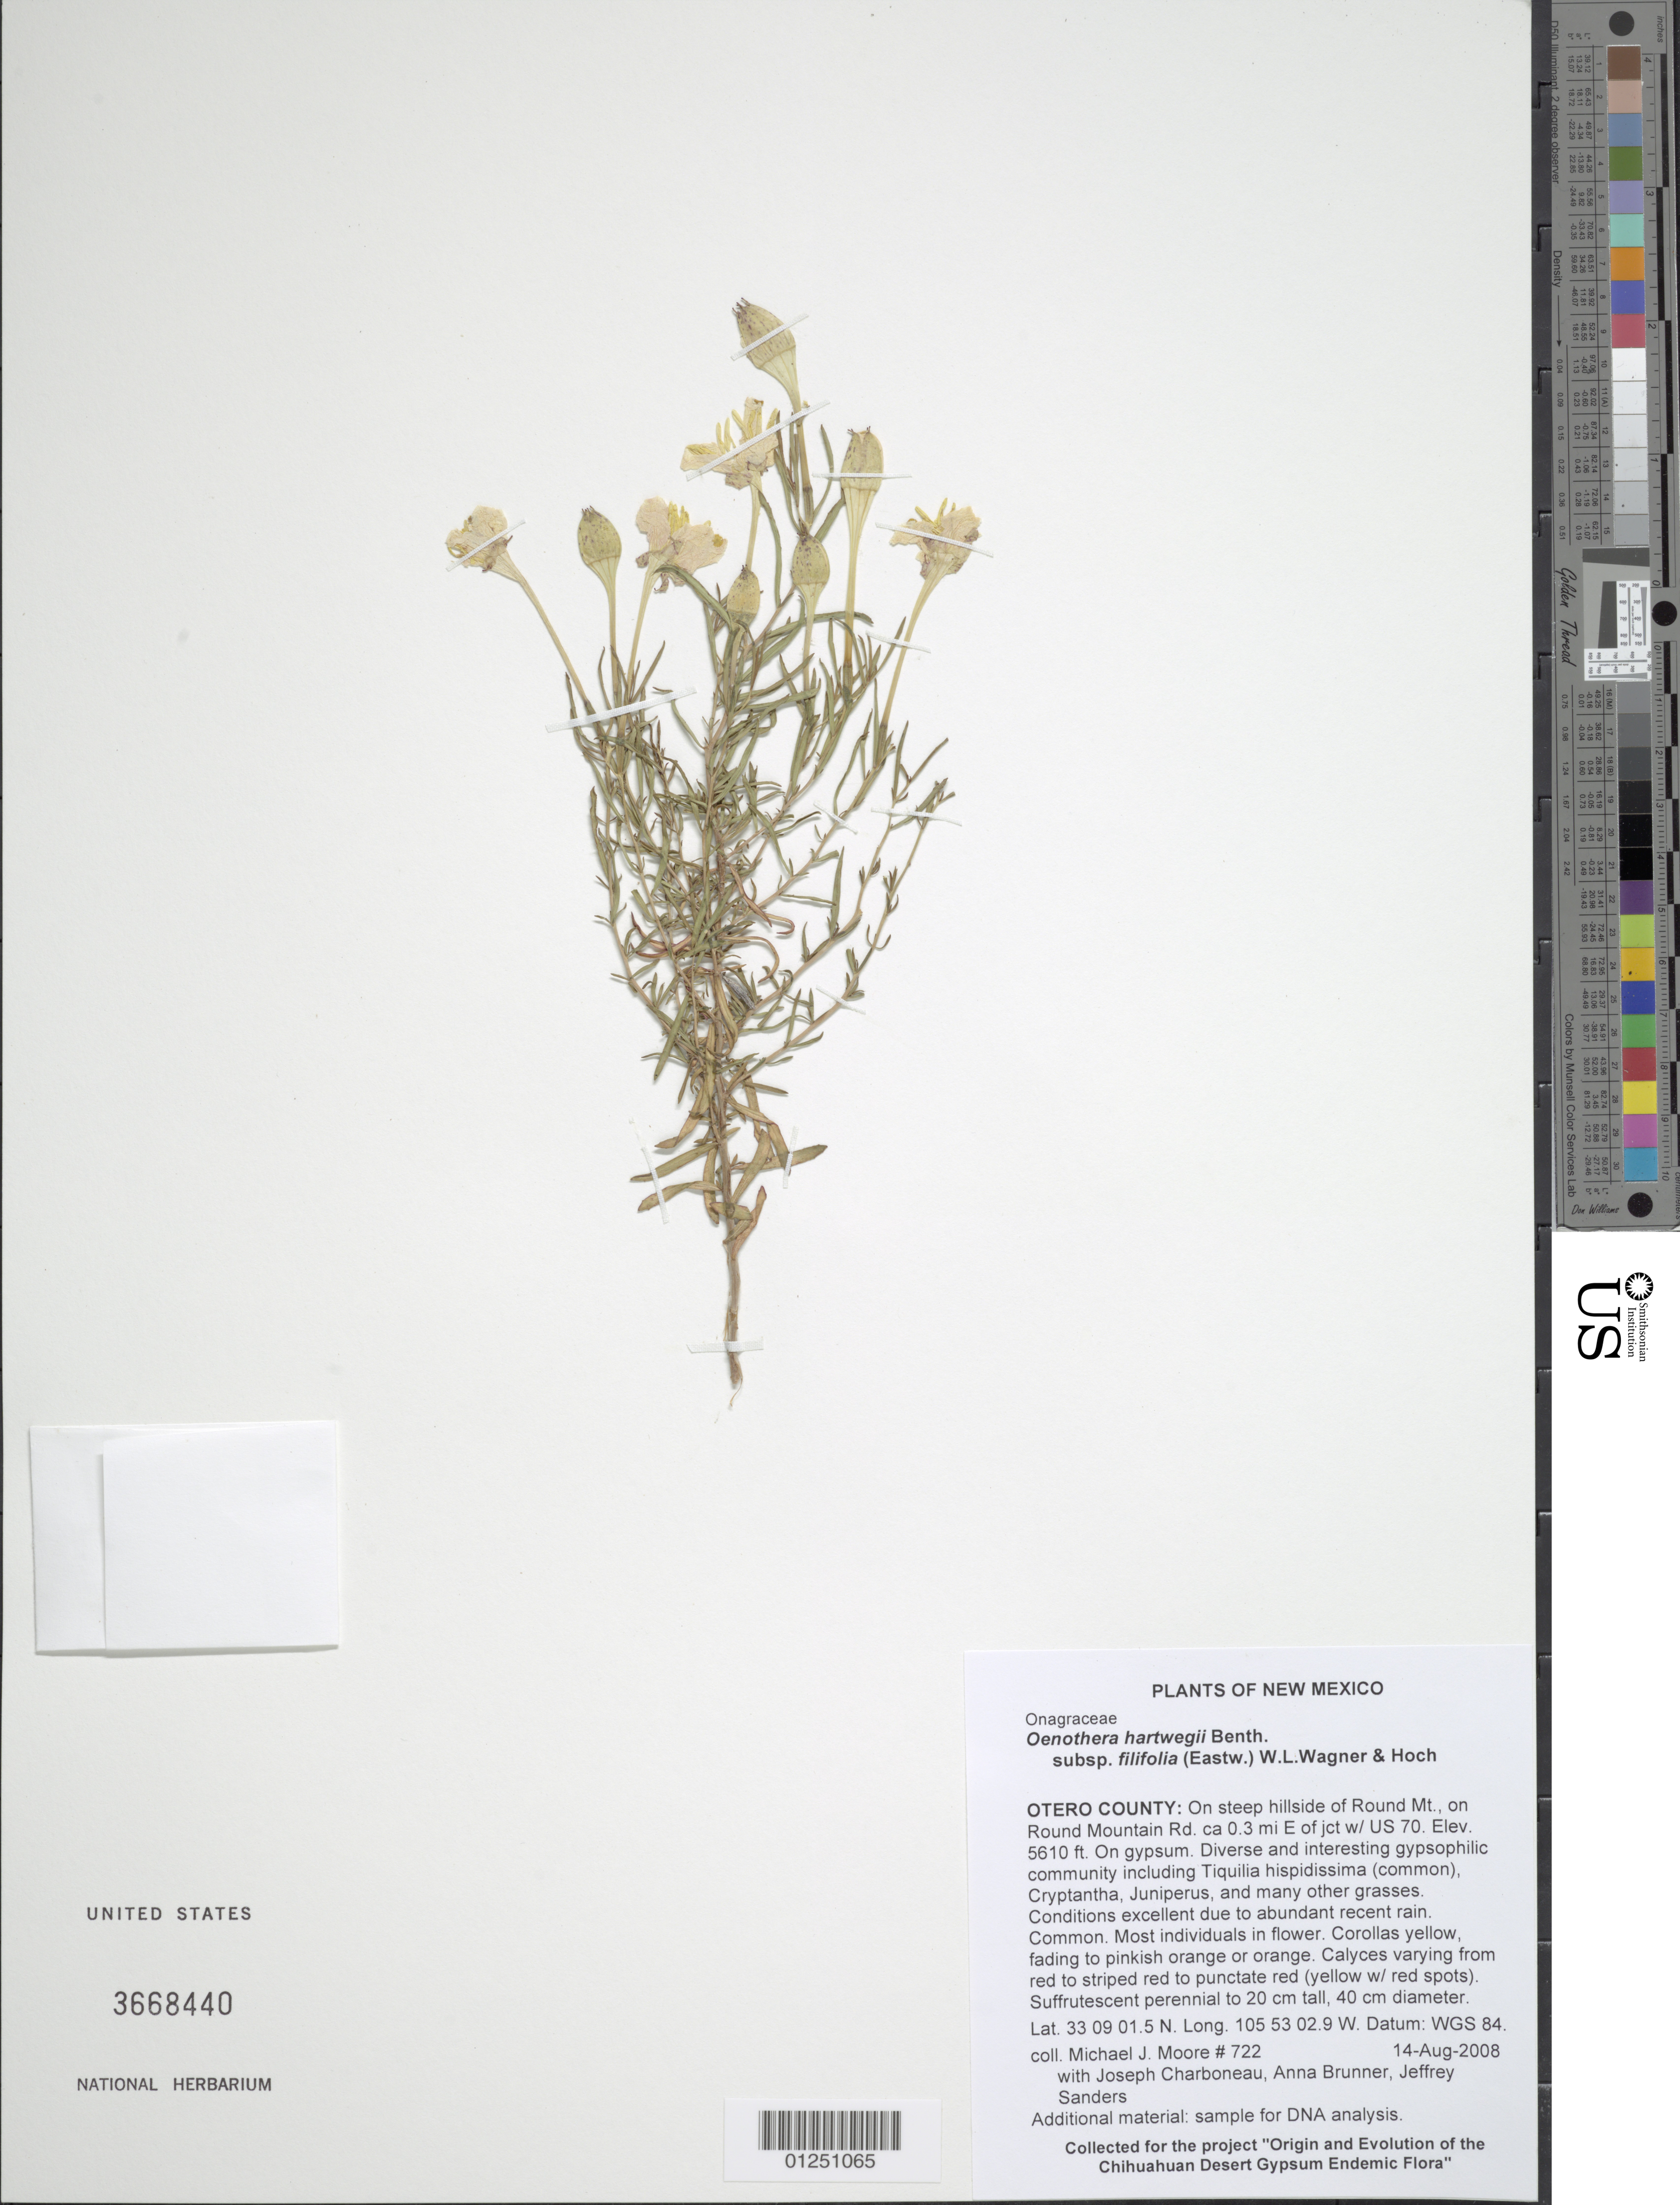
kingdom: Plantae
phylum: Tracheophyta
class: Magnoliopsida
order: Myrtales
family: Onagraceae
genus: Oenothera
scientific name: Oenothera hartwegii subsp. filifolia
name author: (Eastw.) W.L. Wagner & Hoch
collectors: M. J. Moore, J. L. M. Charboneau, A. Brunner & J. Sanders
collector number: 722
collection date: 2004-08-13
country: United States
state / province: New Mexico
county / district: Otero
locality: On steep hillside of Round Mt., on Round Mountain Rd. ca 0.3 mi E of jct w/ US 70.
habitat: On gypsum. Diverse and interesting gypsophilic community including Tiquilia hispidissima (common), Cryptantha, Juniperus, and many other grasses. Conditions excellent due to abundant recent rain.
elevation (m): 1710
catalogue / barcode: US 3668440